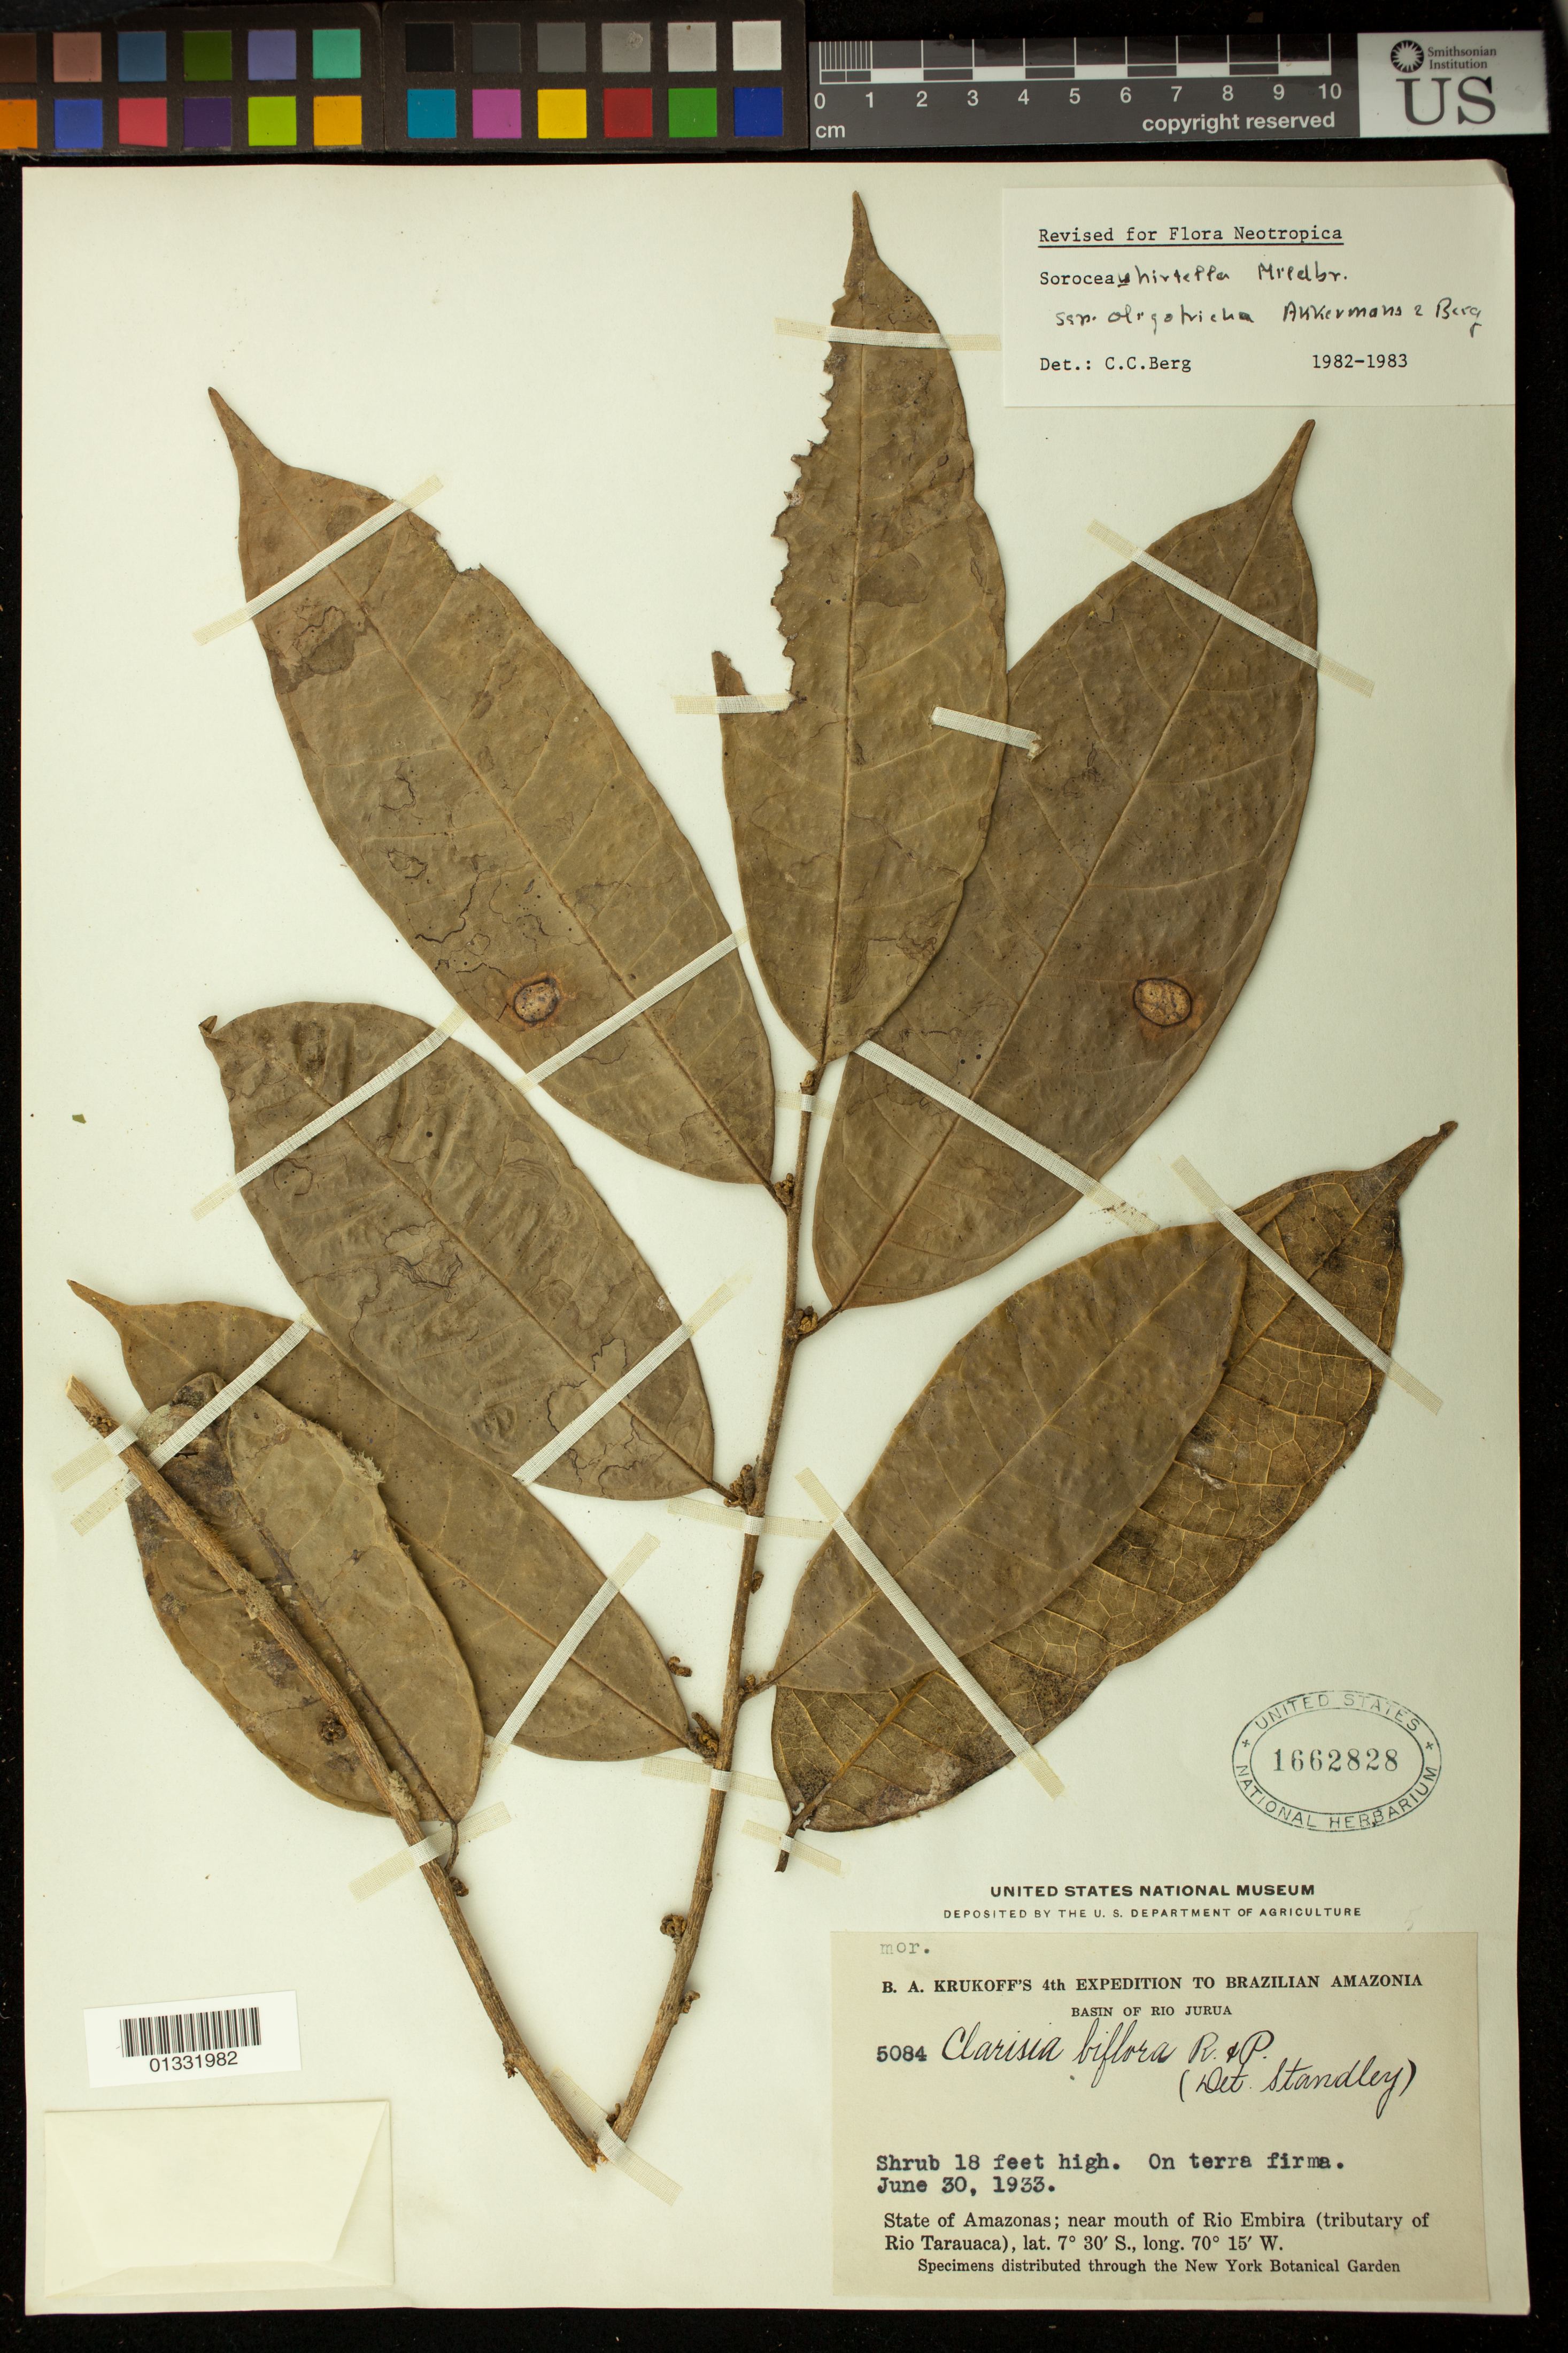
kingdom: Plantae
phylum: Tracheophyta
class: Magnoliopsida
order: Rosales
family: Moraceae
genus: Sorocea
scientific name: Sorocea hirtella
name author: Mildbr.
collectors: B. A. Krukoff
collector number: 5084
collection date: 1933-06-30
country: Brazil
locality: Near mouth of Rio Embira (tributary of Rio Tarauaca)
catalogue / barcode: US 1662828